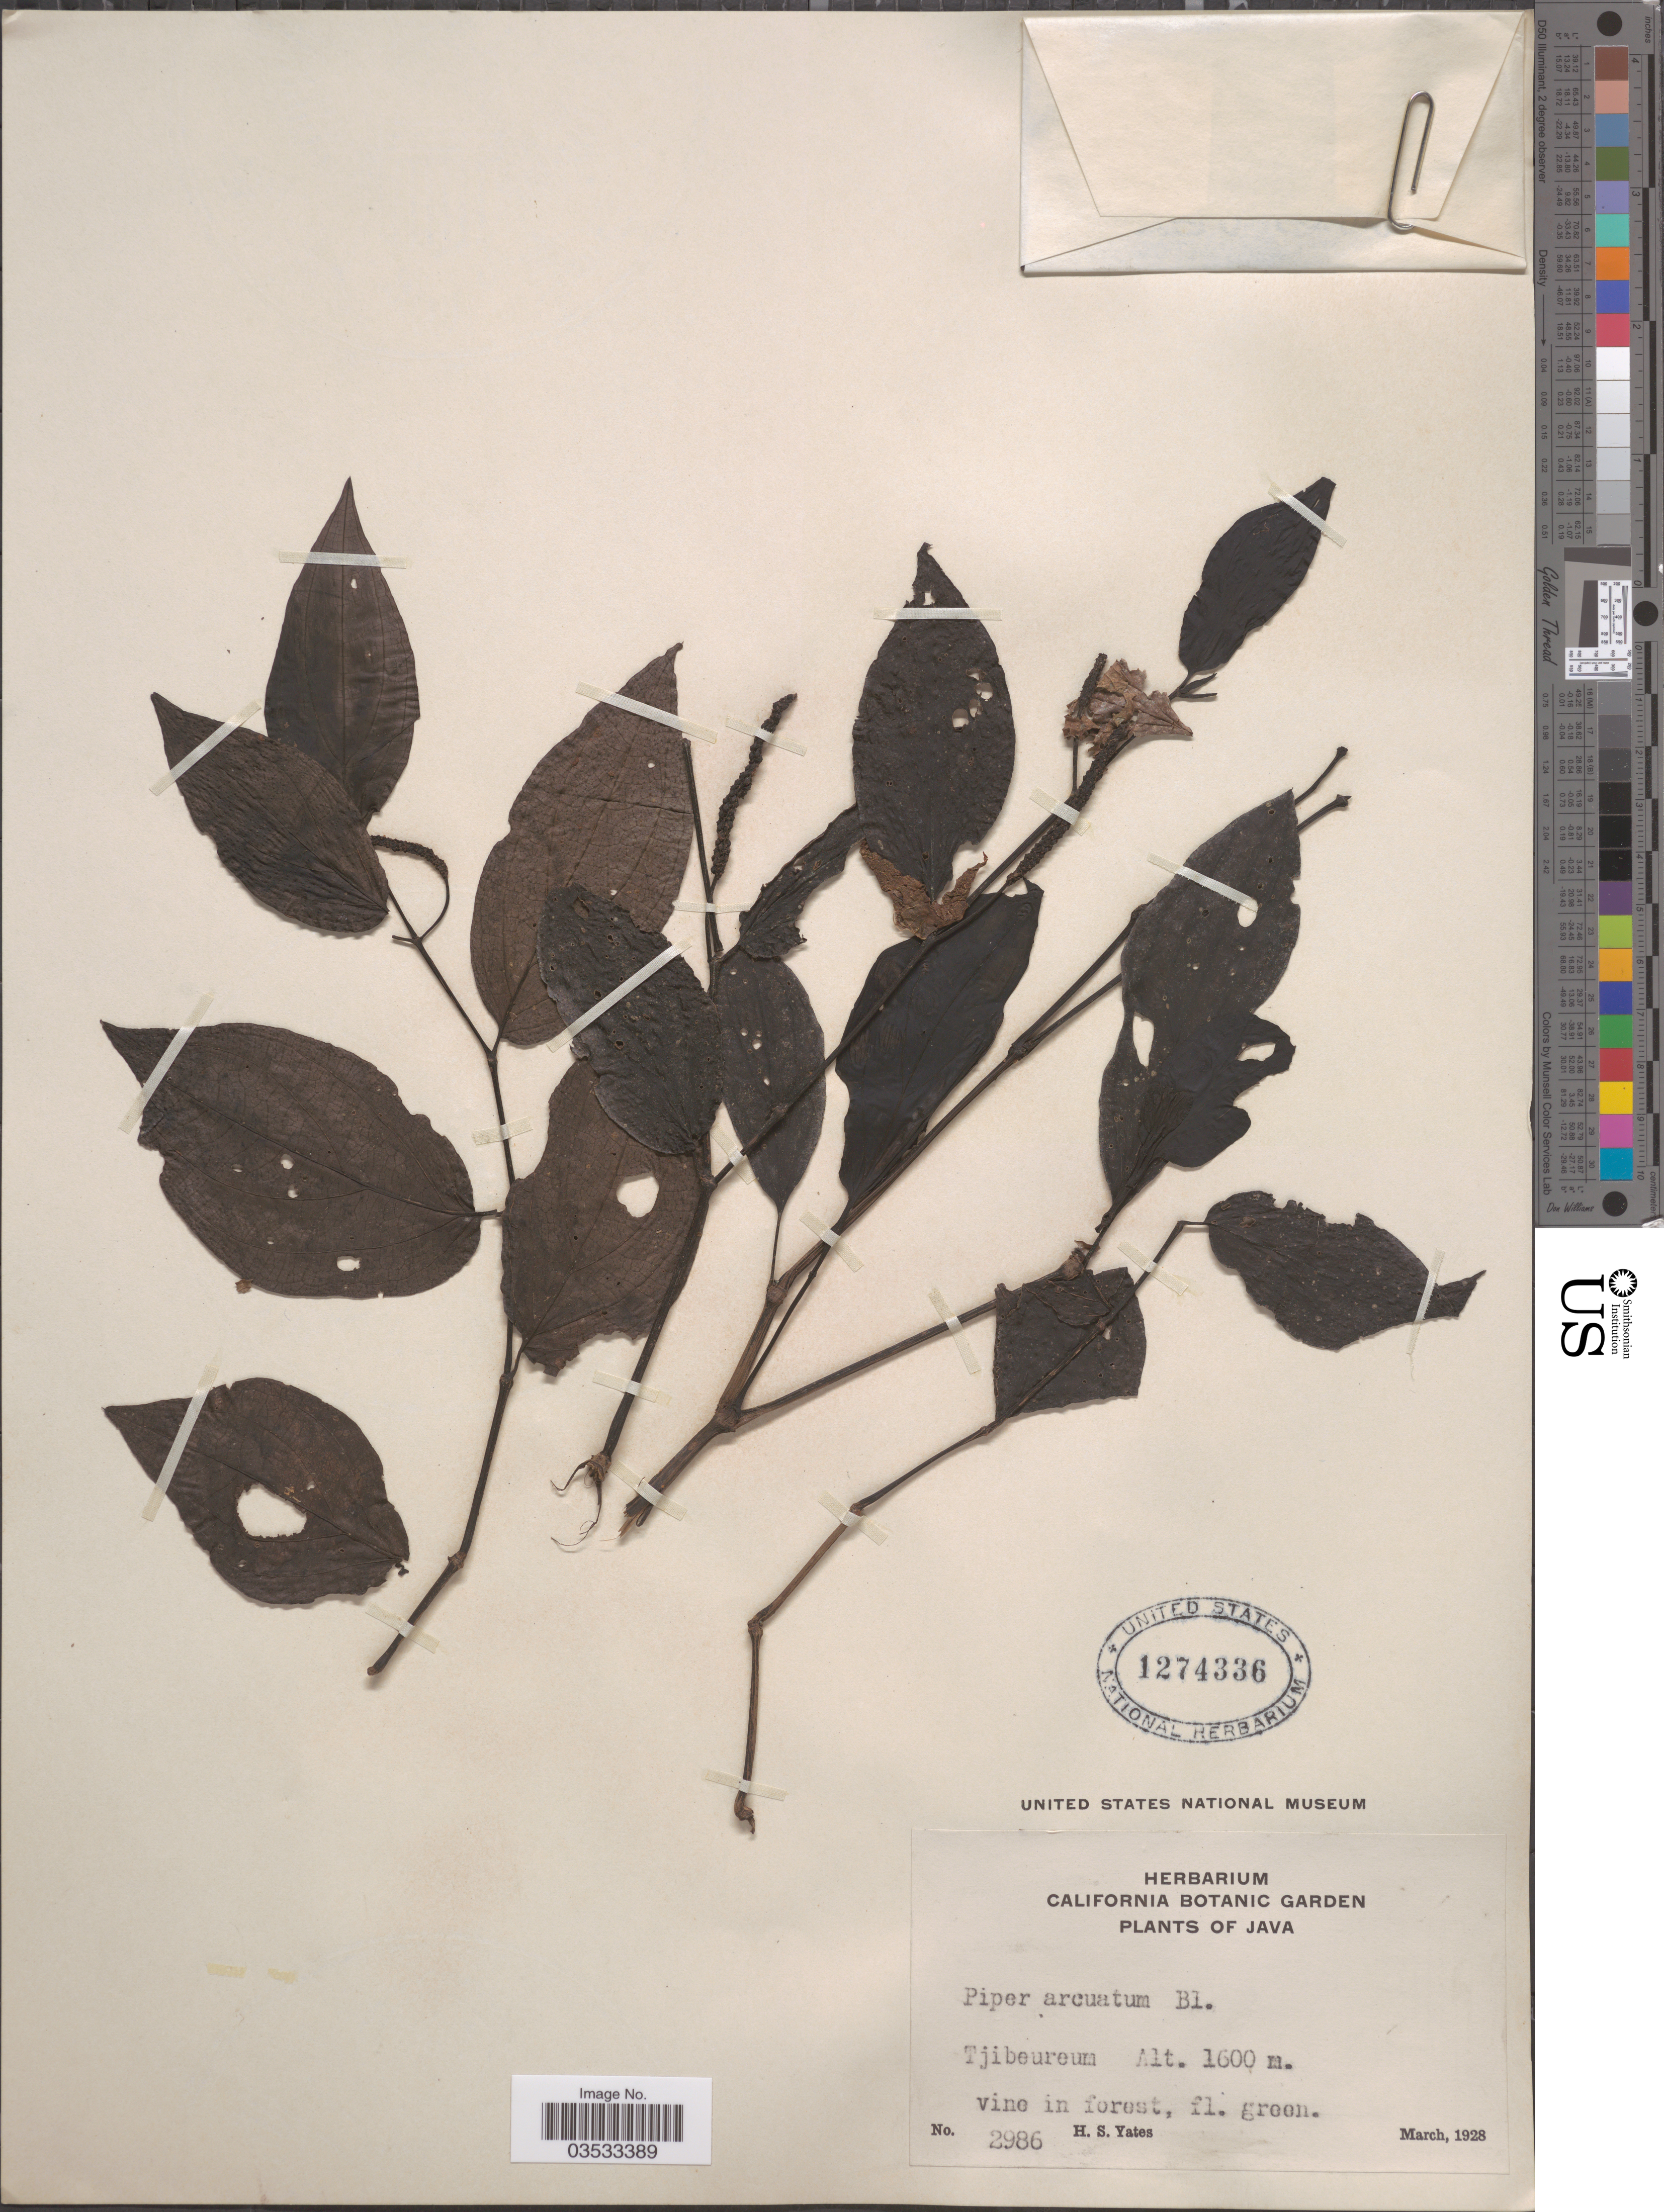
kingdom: Plantae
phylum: Tracheophyta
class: Magnoliopsida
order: Piperales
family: Piperaceae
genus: Piper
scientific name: Piper arcuatum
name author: C. Presl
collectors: H. S. Yates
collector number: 2986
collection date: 1928-03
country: Indonesia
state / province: Java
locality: Tjibeureum.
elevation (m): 1600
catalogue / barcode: US 1274336